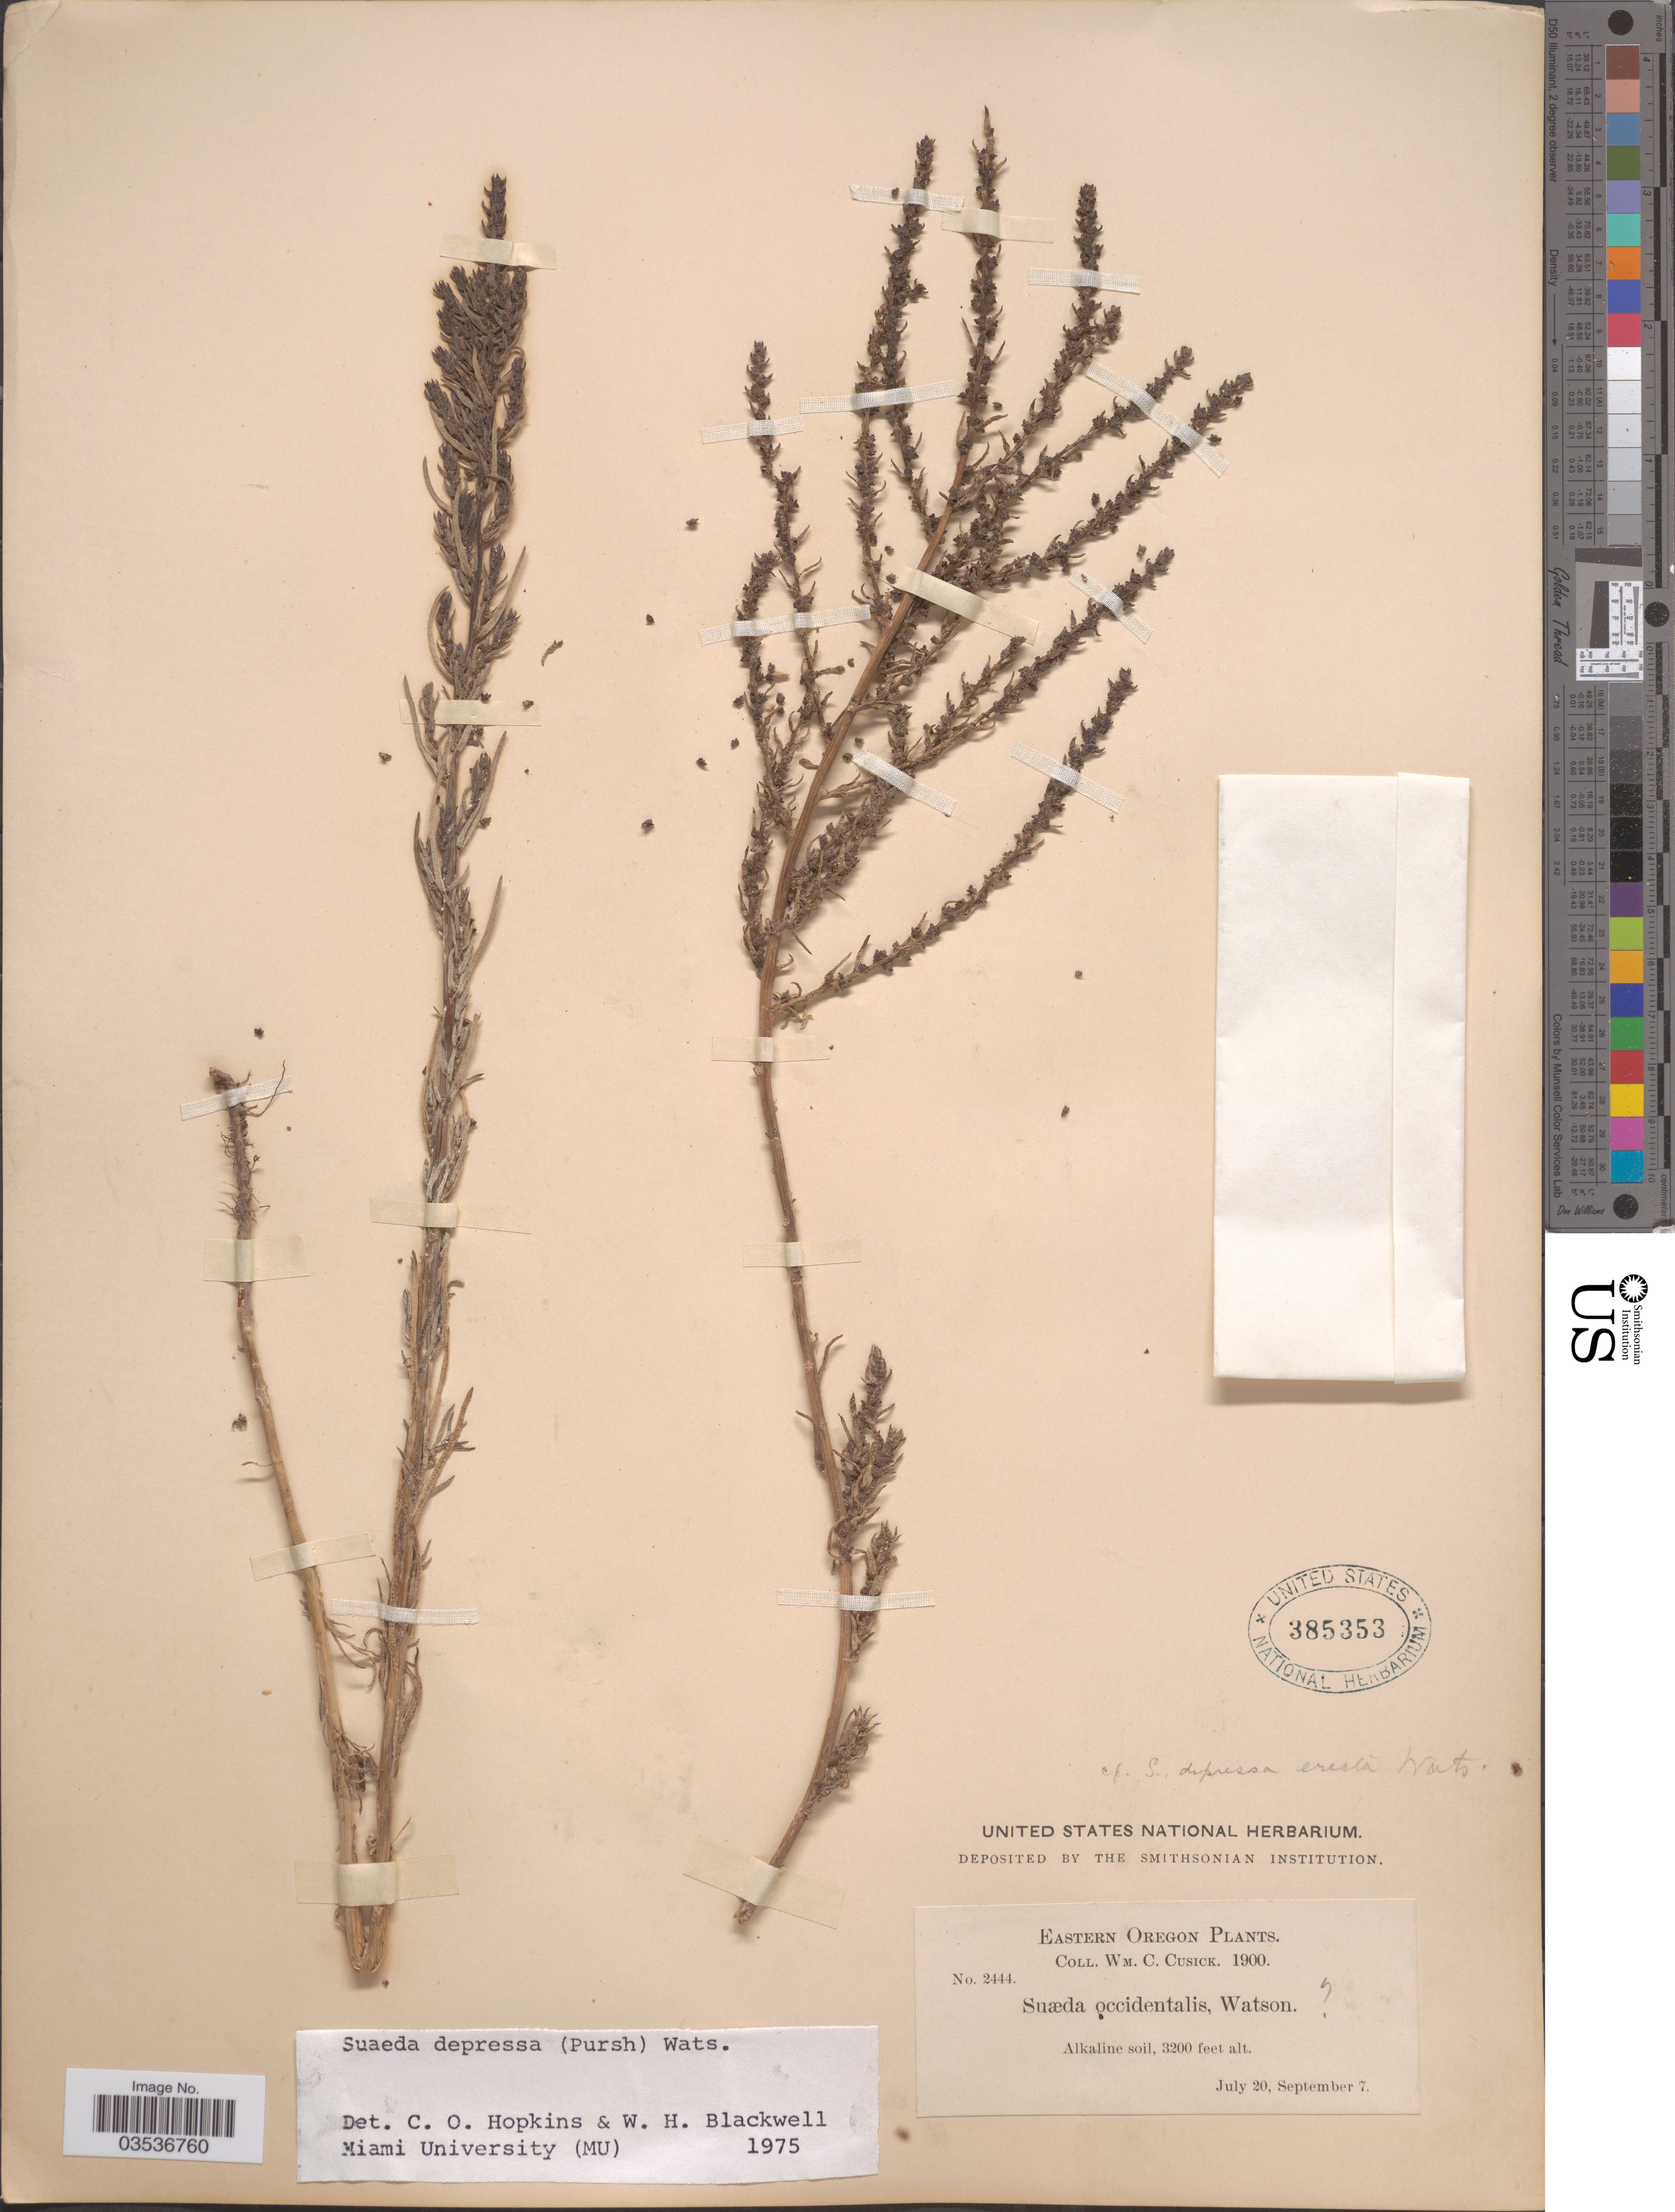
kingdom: Plantae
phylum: Tracheophyta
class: Magnoliopsida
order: Caryophyllales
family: Amaranthaceae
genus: Suaeda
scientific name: Suaeda depressa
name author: (Pursh) S. Watson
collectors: W. C. Cusick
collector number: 2444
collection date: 1900-07-20/1900-09-07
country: United States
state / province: Oregon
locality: Eastern Oregon. Alkaline soil.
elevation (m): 975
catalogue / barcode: US 385353